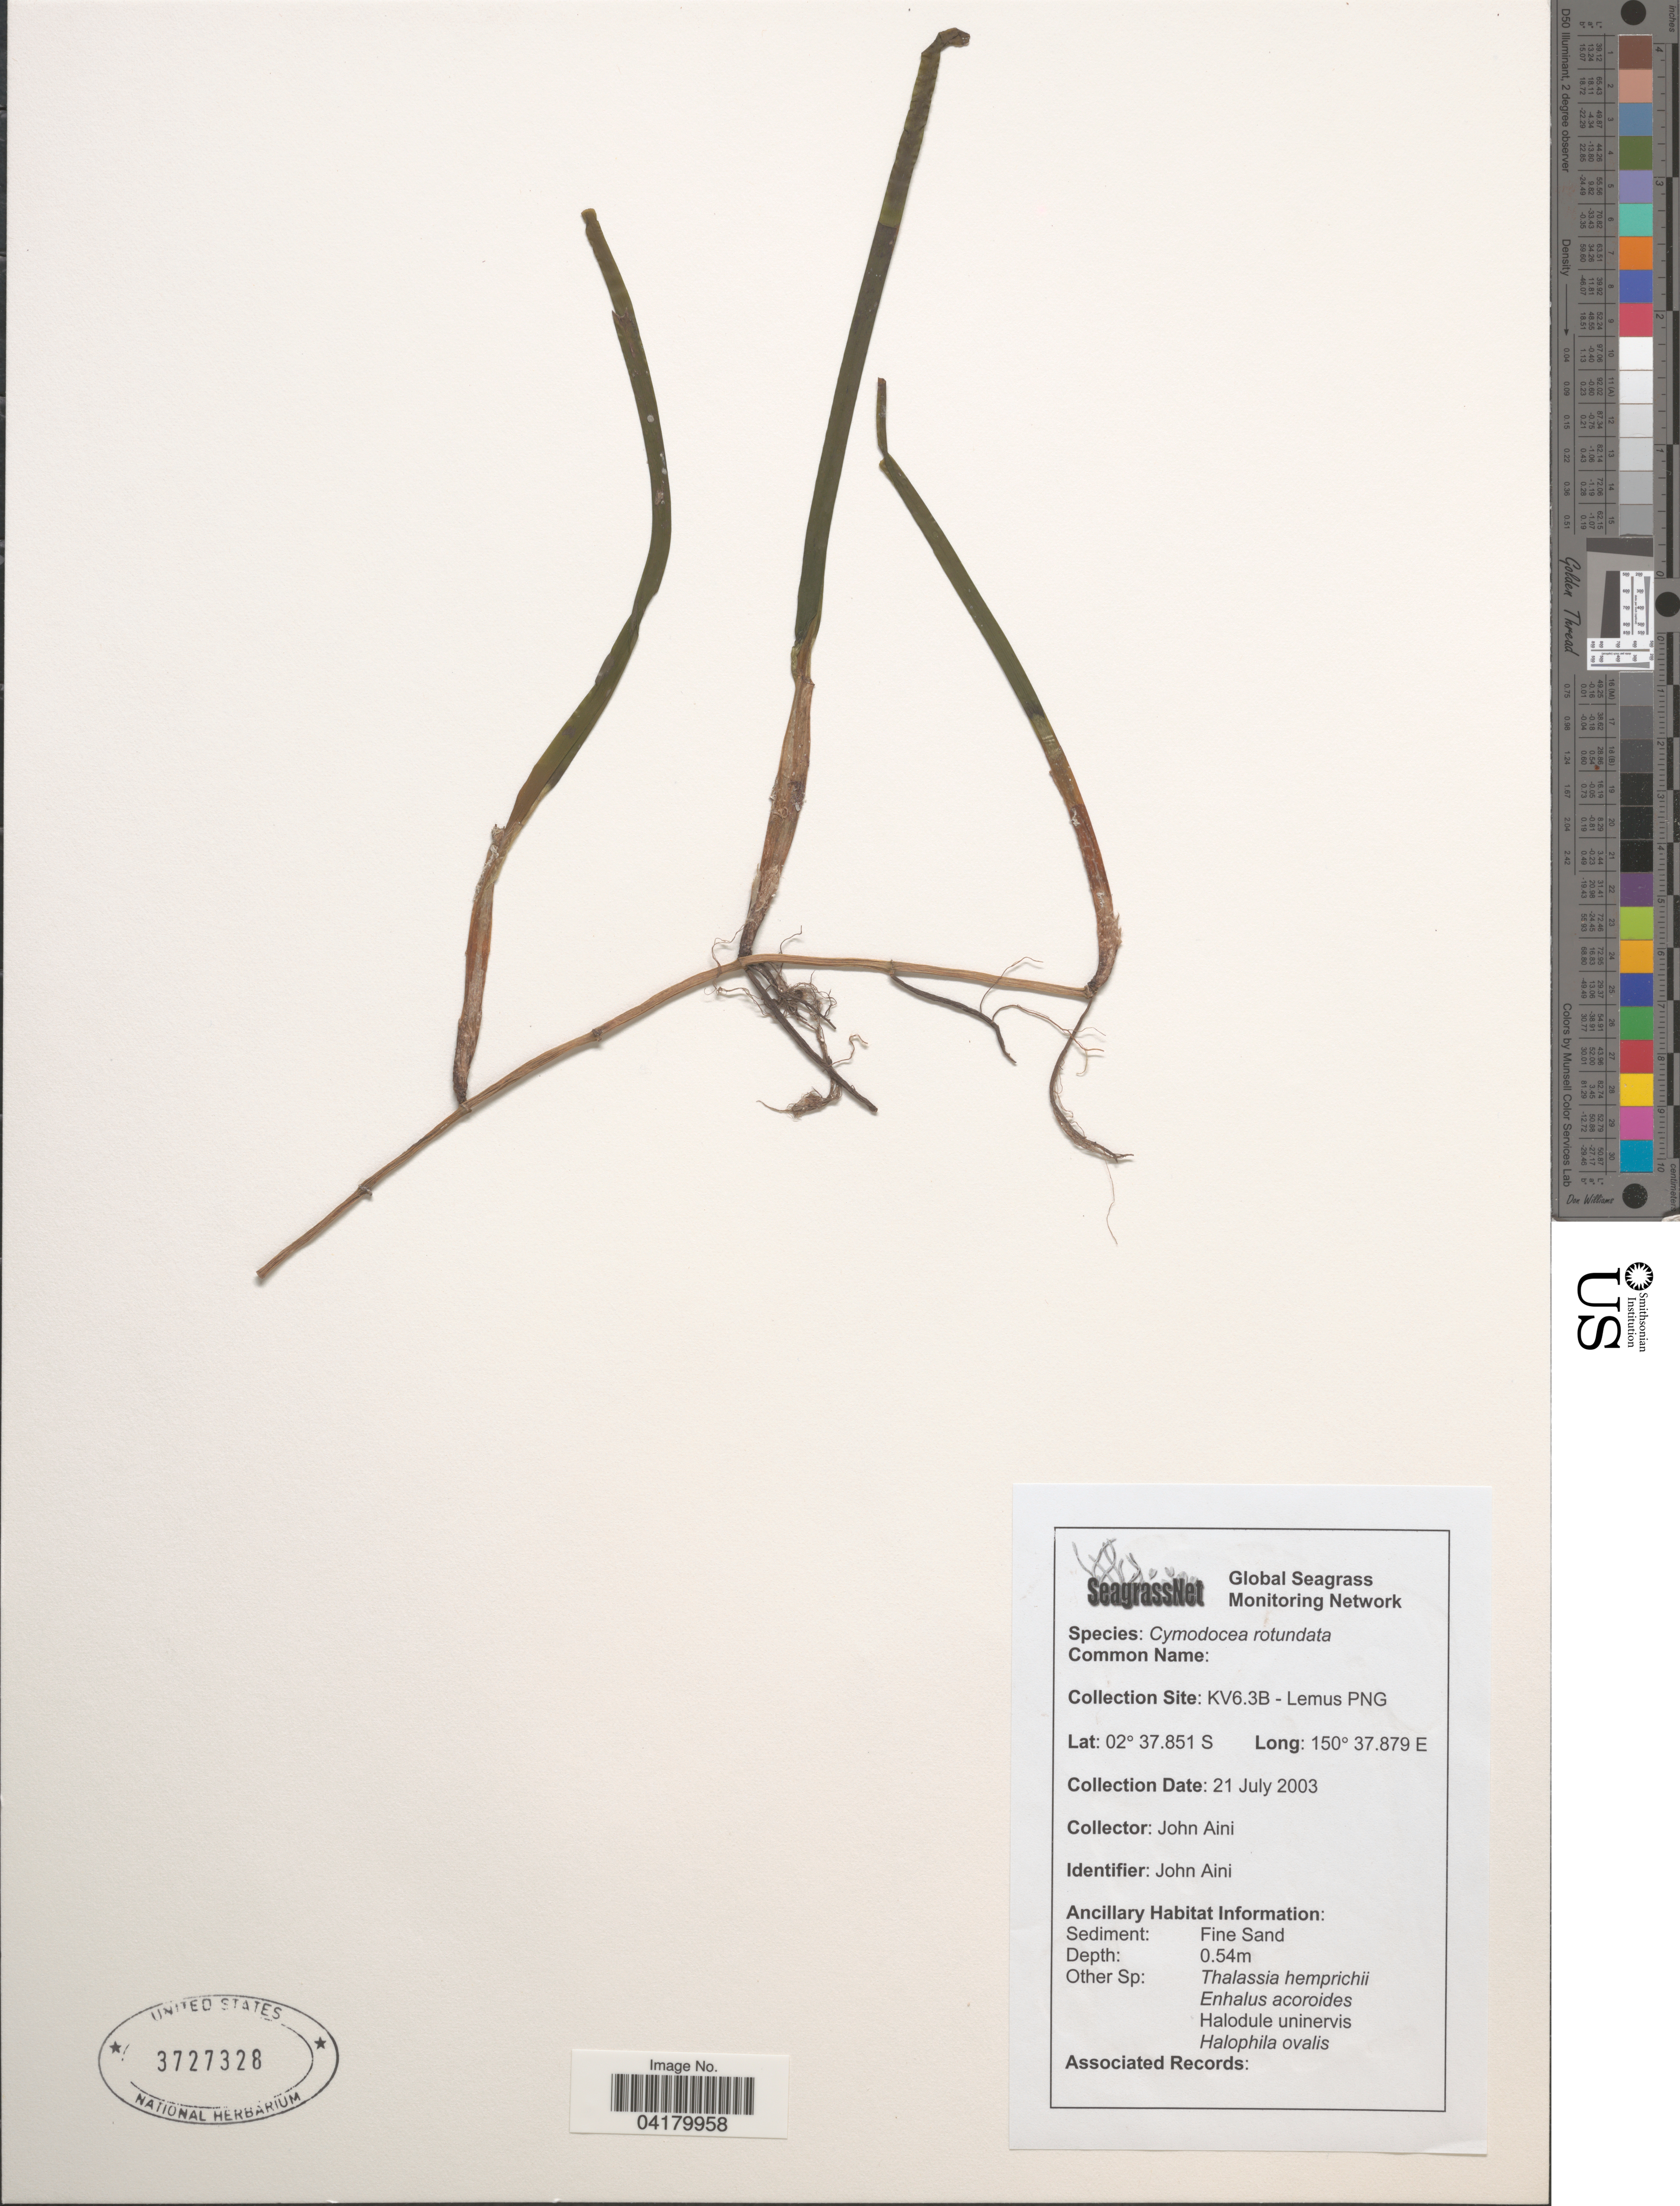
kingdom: Plantae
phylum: Tracheophyta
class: Liliopsida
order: Alismatales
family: Cymodoceaceae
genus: Cymodocea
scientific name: Cymodocea rotundata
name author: Asch. & Schweinf.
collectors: J. Aini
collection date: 2003-07-21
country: Papua New Guinea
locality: Collection Site: KV6.3B - Lemus PNG.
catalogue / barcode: US 3727328